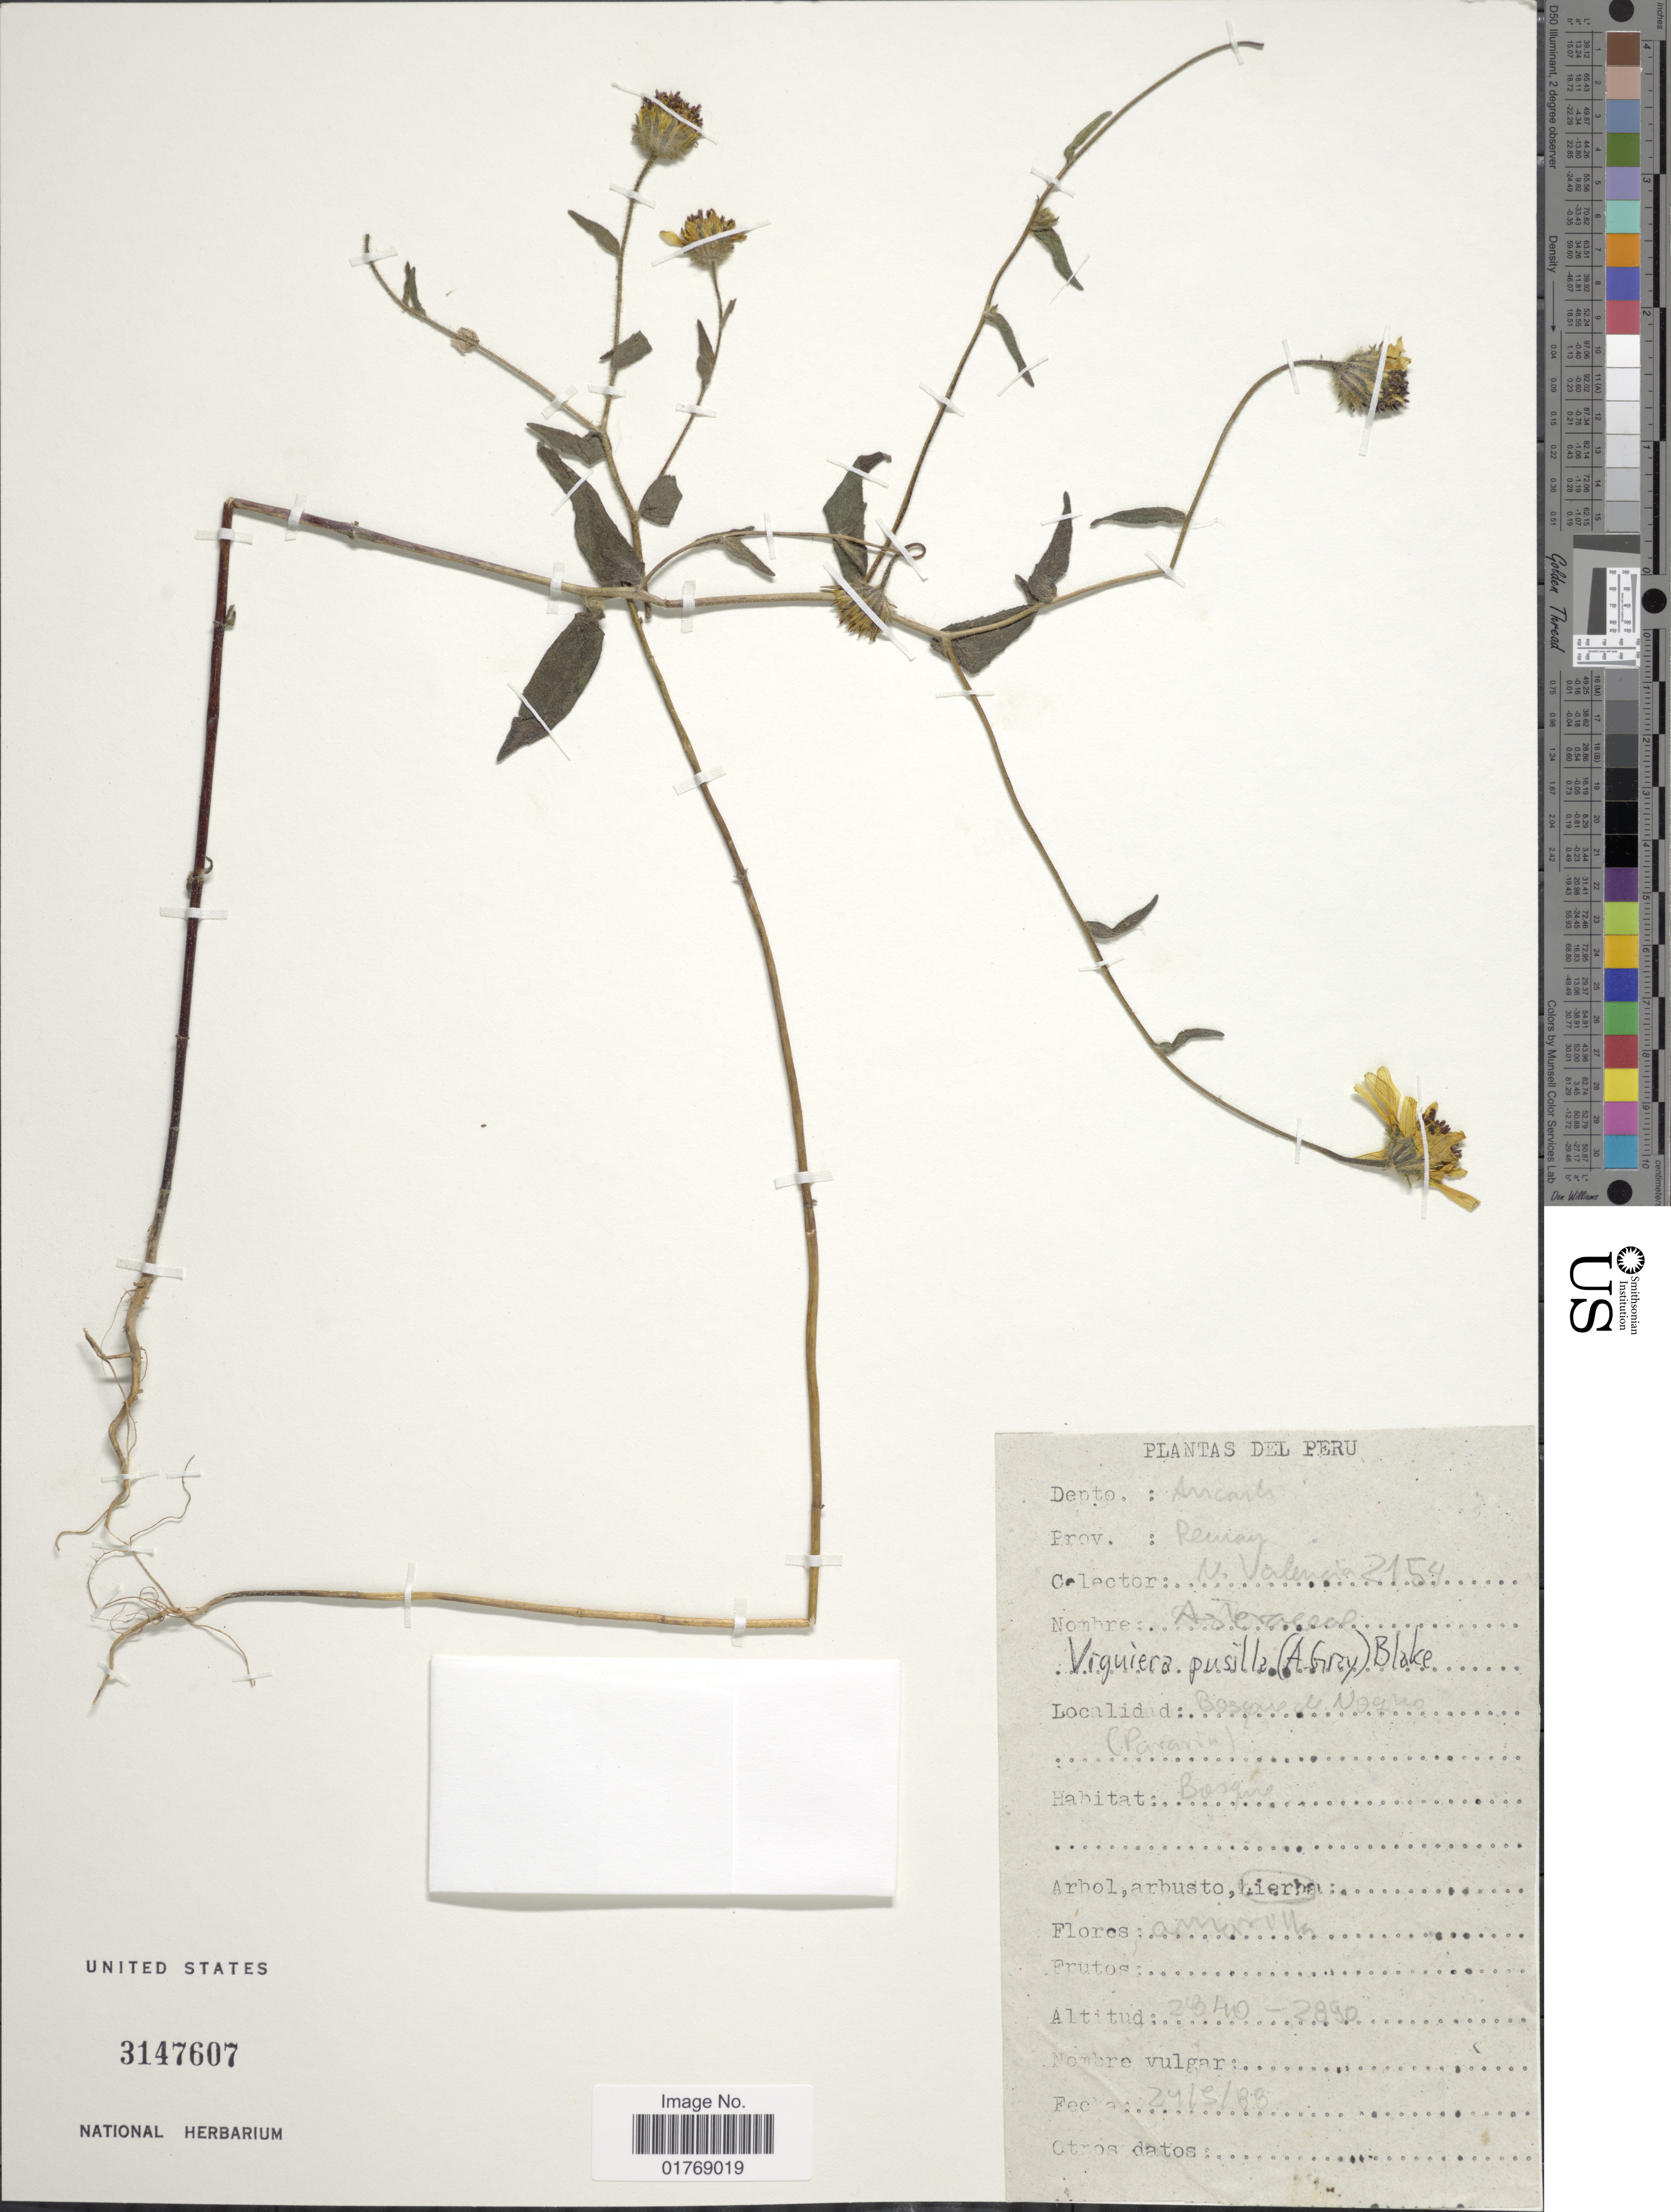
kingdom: Plantae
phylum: Tracheophyta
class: Magnoliopsida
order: Asterales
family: Asteraceae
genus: Viguiera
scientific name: Viguiera pusilla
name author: (A. Gray) S.F. Blake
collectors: N. Valencia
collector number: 2154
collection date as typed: Transcribed d/m/y: 24/5/88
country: Peru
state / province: Ancash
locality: Bosque de Noqno (Pararin), Prov. Recuay, Depto. Ancash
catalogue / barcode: US 3147607